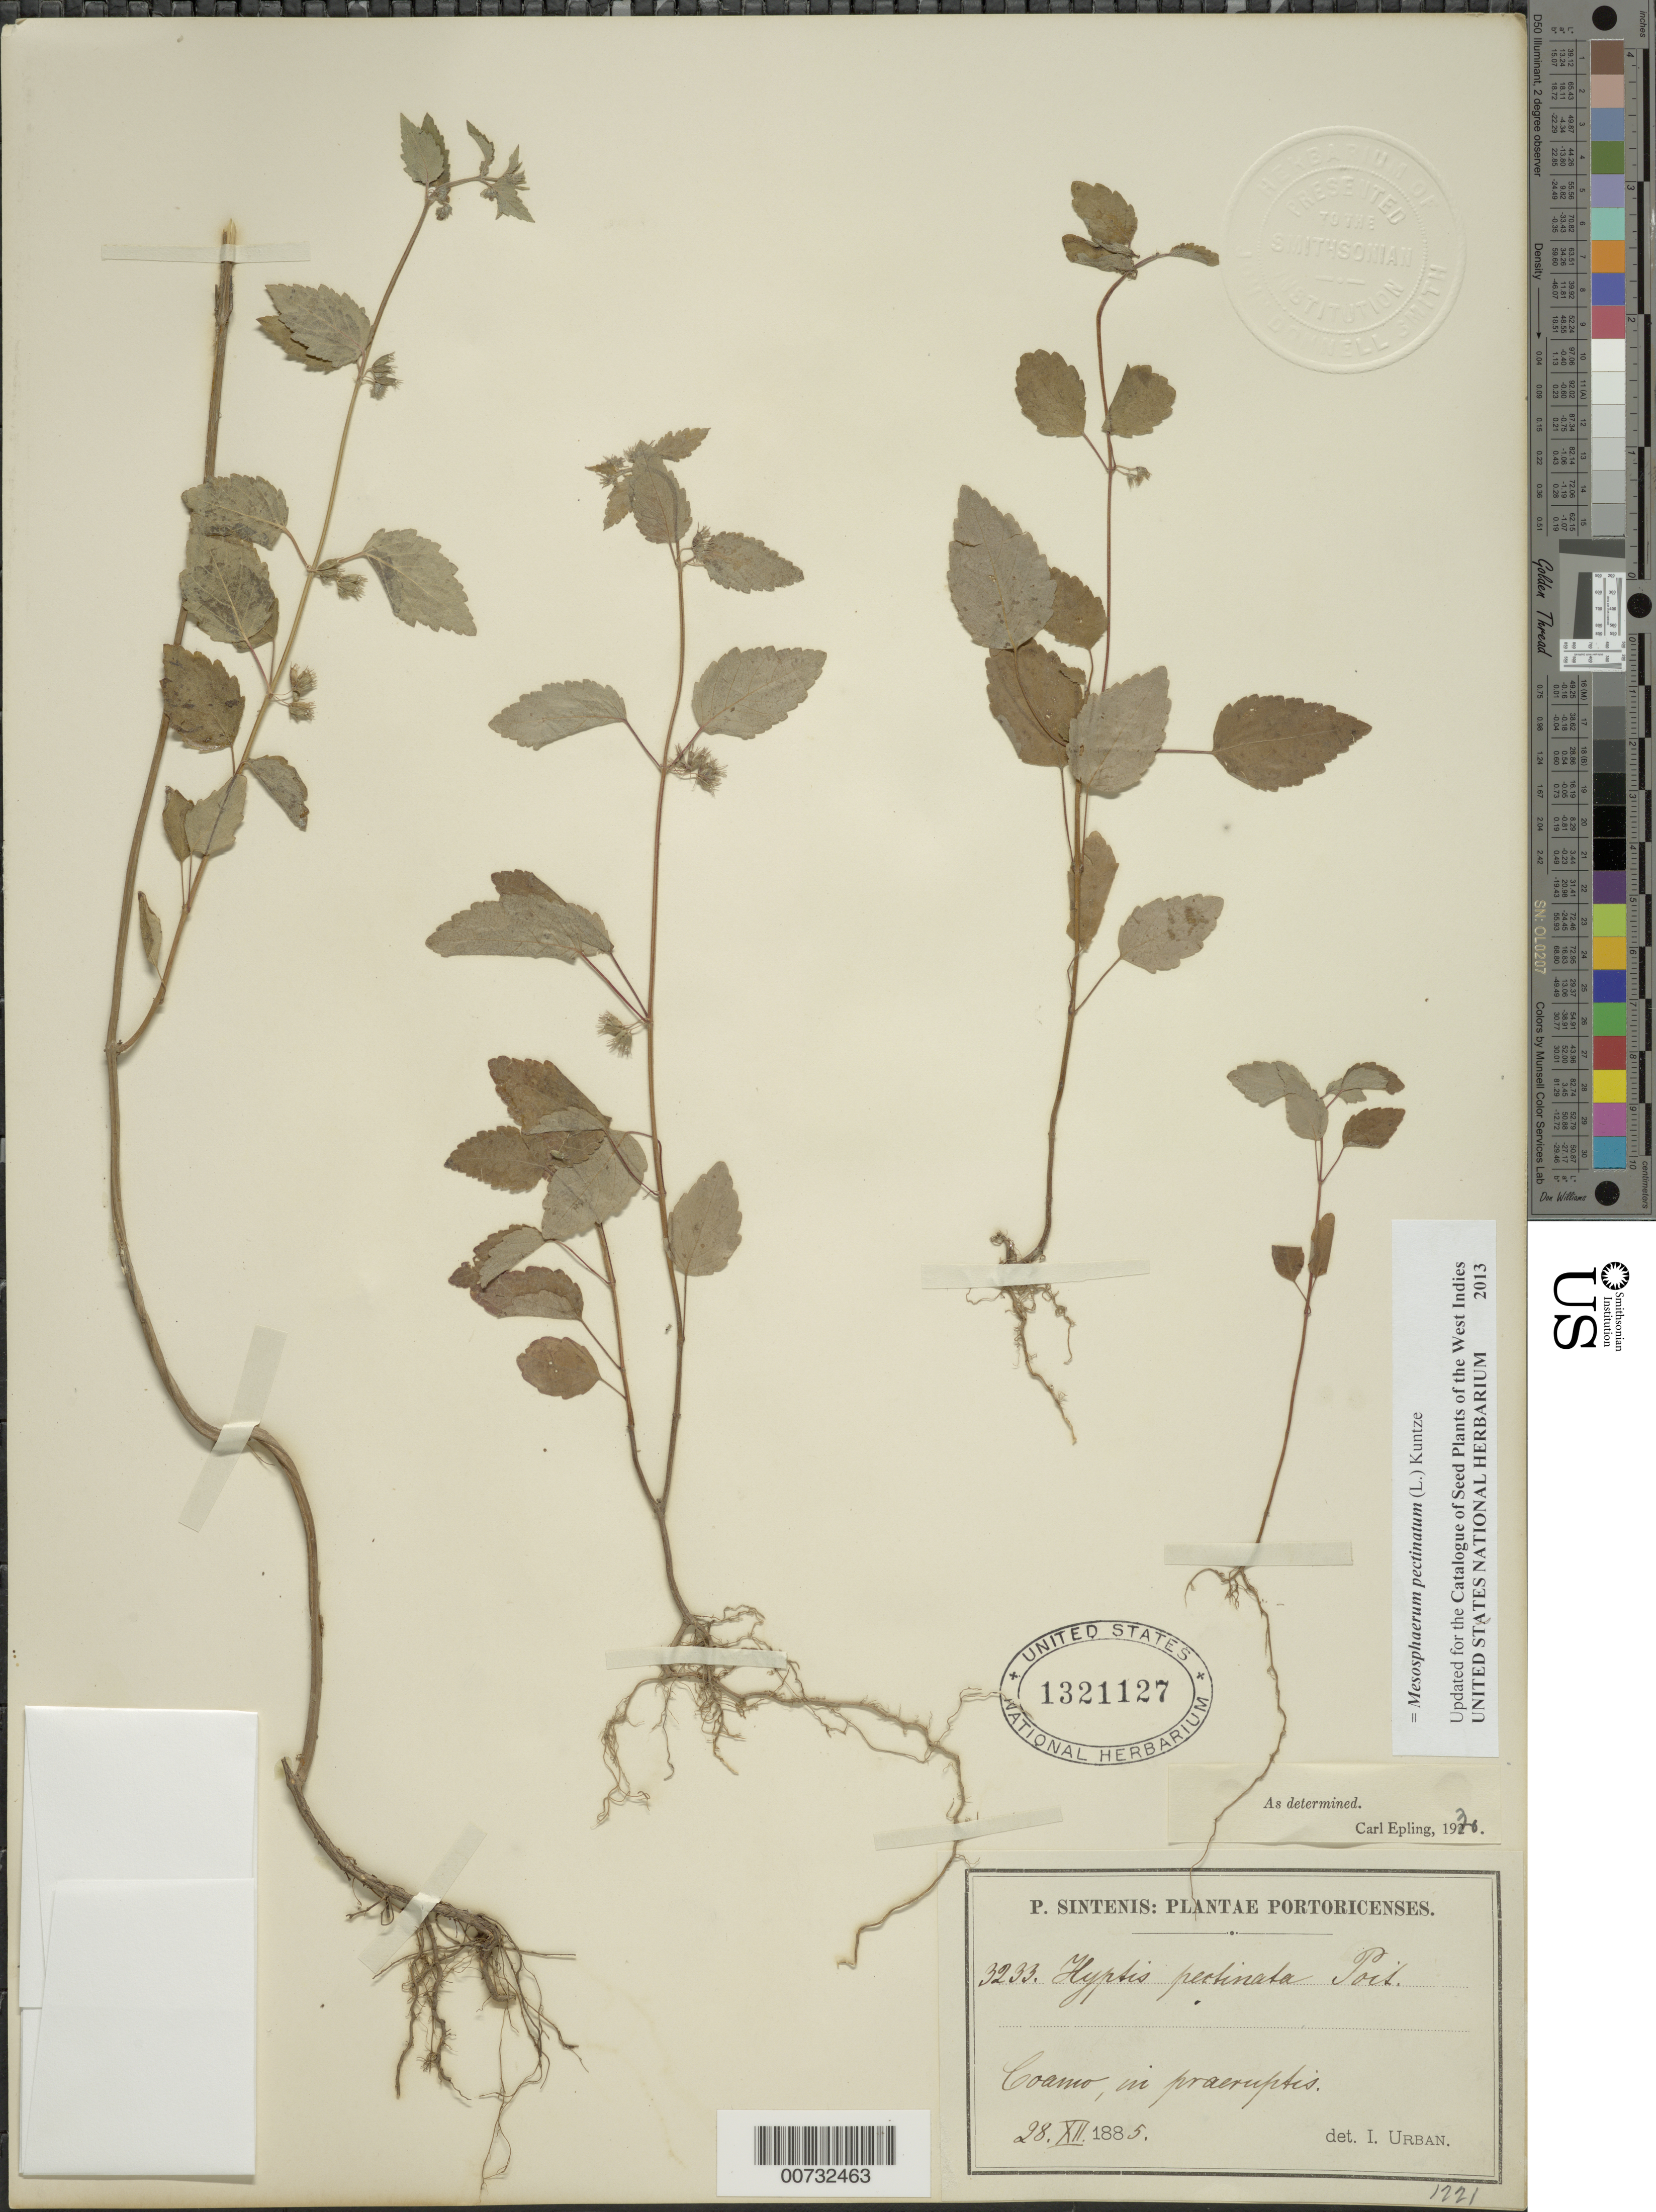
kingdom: Plantae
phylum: Tracheophyta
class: Magnoliopsida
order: Lamiales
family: Lamiaceae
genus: Mesosphaerum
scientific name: Mesosphaerum pectinatum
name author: (L.) Kuntze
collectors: P. Sintenis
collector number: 3233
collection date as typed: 28 Dec 1885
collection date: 1885-12-28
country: Puerto Rico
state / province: Coamo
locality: Coamo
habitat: In praeruptis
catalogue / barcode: US 1321127